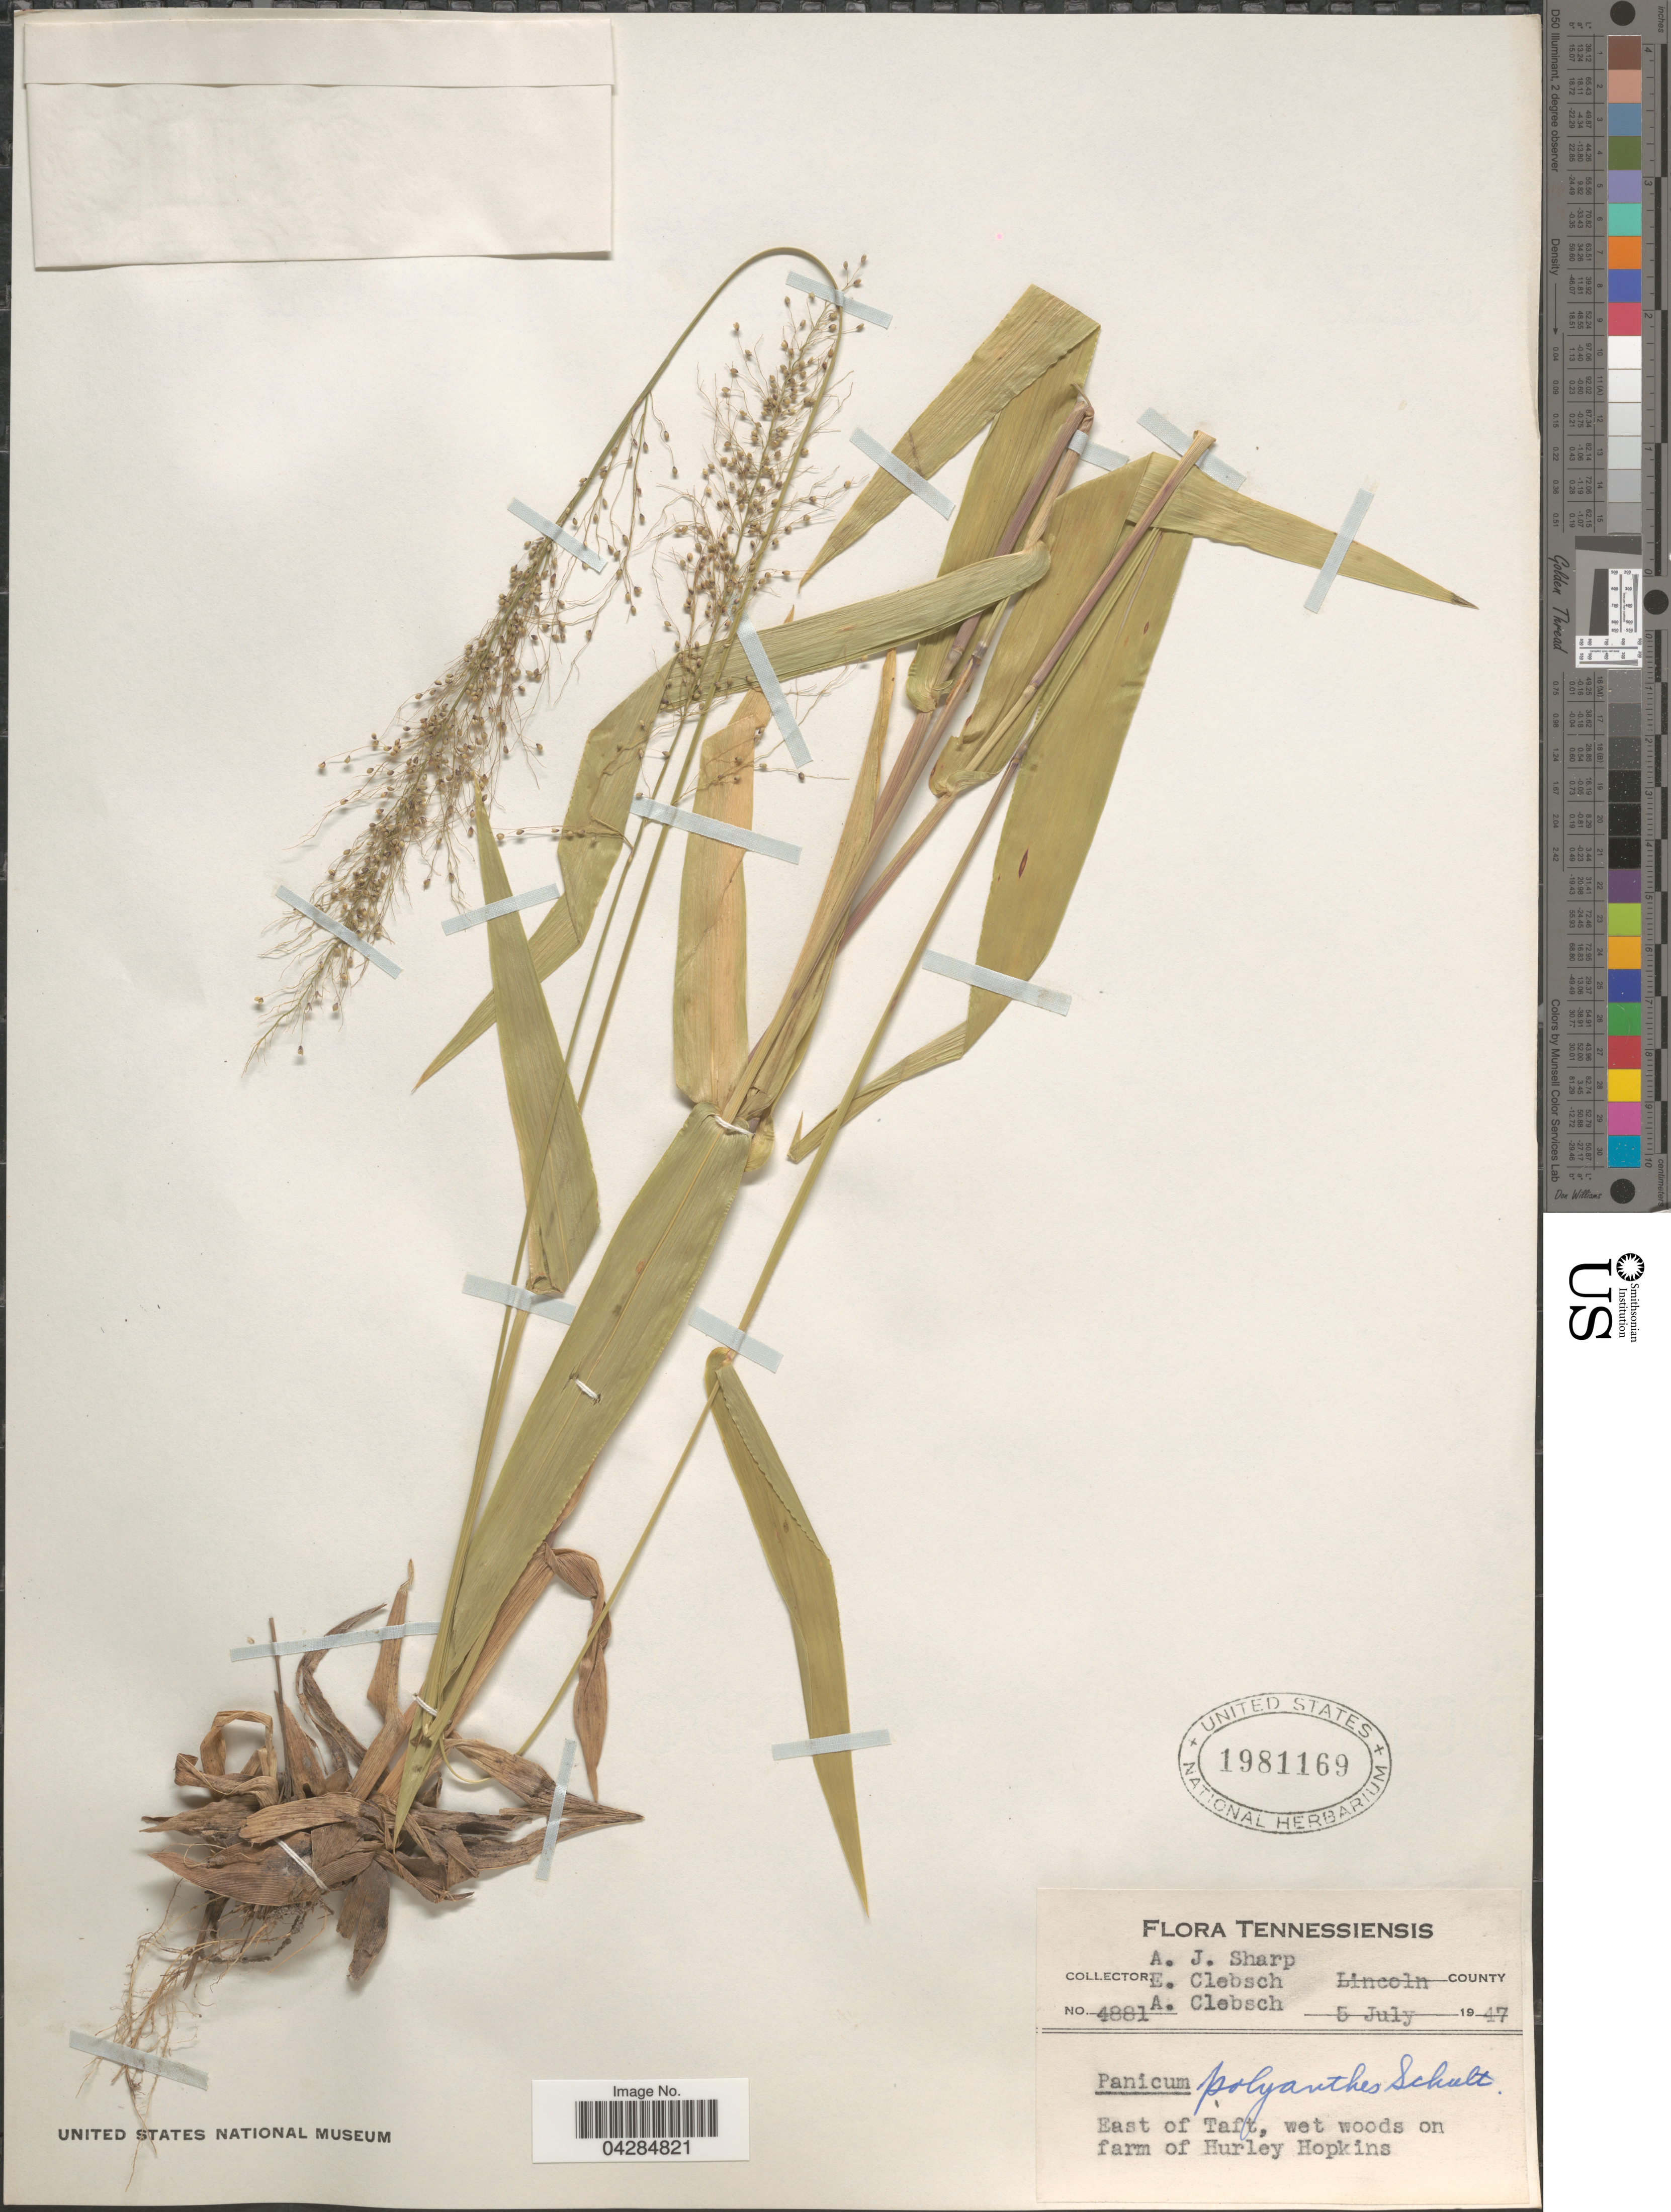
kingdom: Plantae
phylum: Tracheophyta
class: Liliopsida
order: Poales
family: Poaceae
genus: Dichanthelium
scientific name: Dichanthelium polyanthes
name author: (Schult.) Mohlenbr.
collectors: A. J. Sharp, E. Clebsch & A. Clebsch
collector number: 4881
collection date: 1947-07-05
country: United States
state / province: Tennessee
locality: Lincoln County. East of Taft, wet woods on farm of Hurley Hopkins.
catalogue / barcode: US 1981169